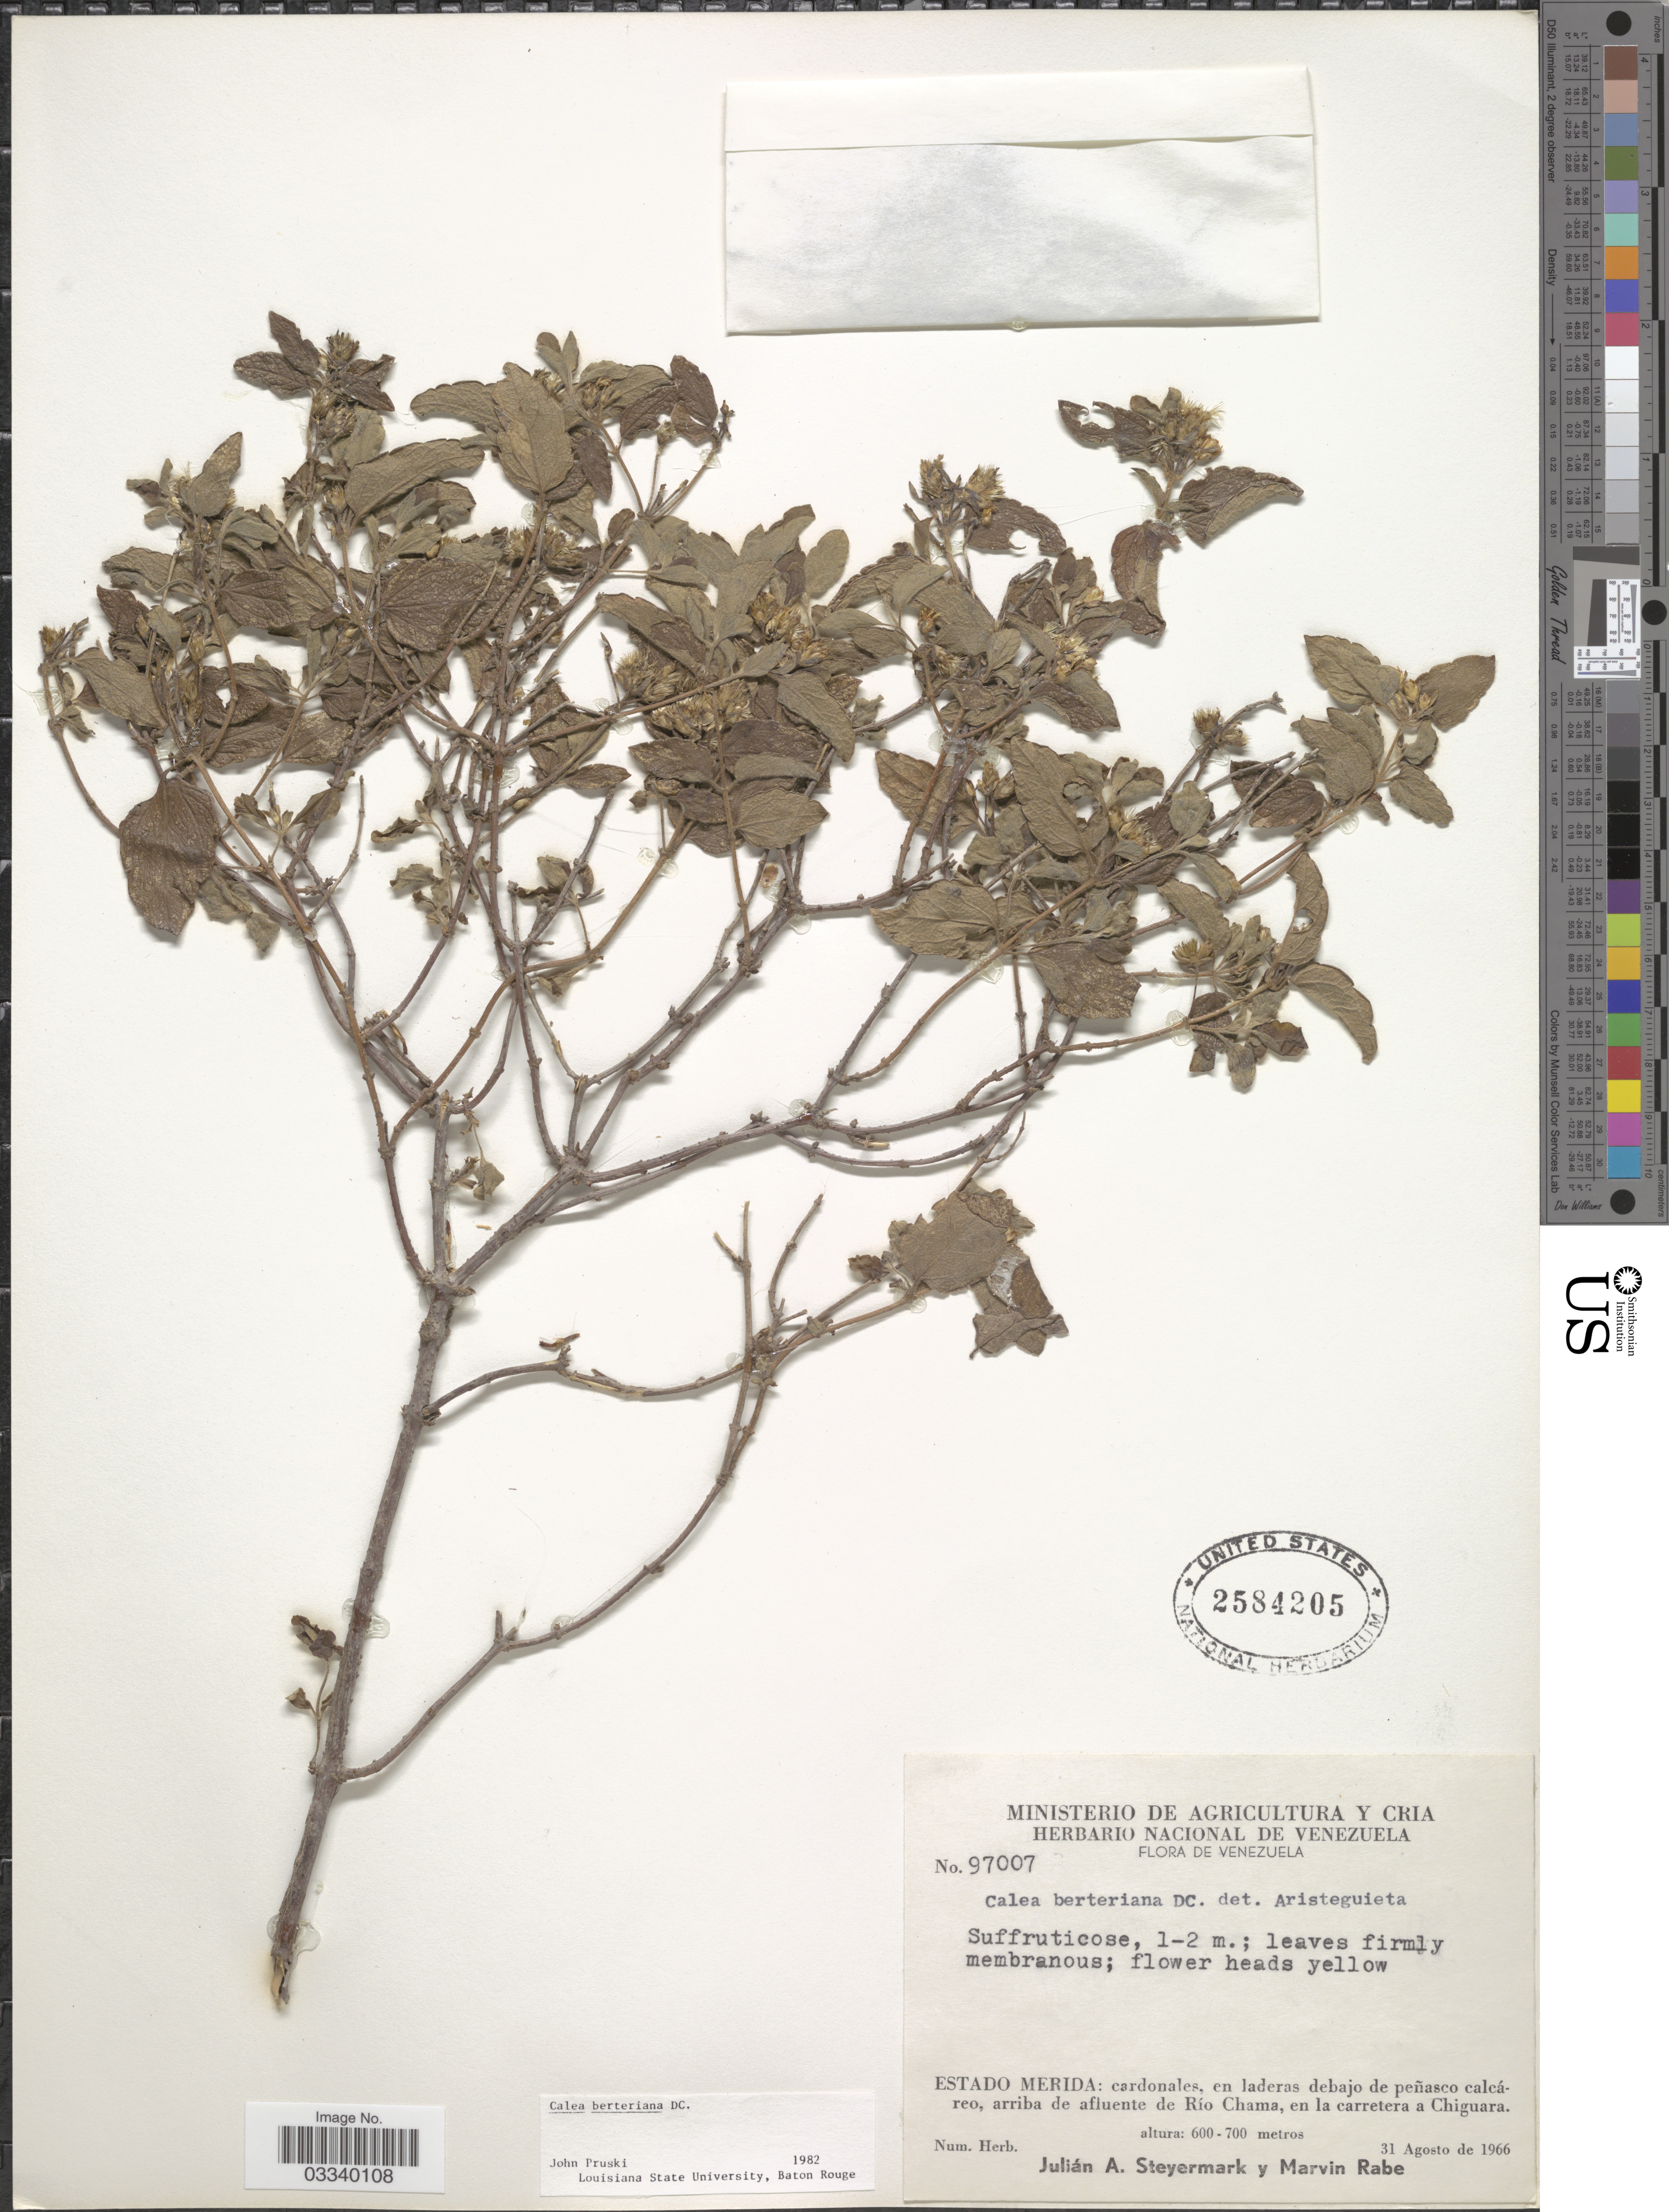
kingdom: Plantae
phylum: Tracheophyta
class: Magnoliopsida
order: Asterales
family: Asteraceae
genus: Calea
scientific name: Calea berteriana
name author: DC.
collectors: J. Steyermark & M. Rabe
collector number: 97007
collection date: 1966-08-31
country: Venezuela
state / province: Mérida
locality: Cardonales, en laderas debajo de peñasco calcáreo, arriba de afluente de Río Chama, en la carretera a Chiguara.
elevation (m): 600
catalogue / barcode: US 2584205